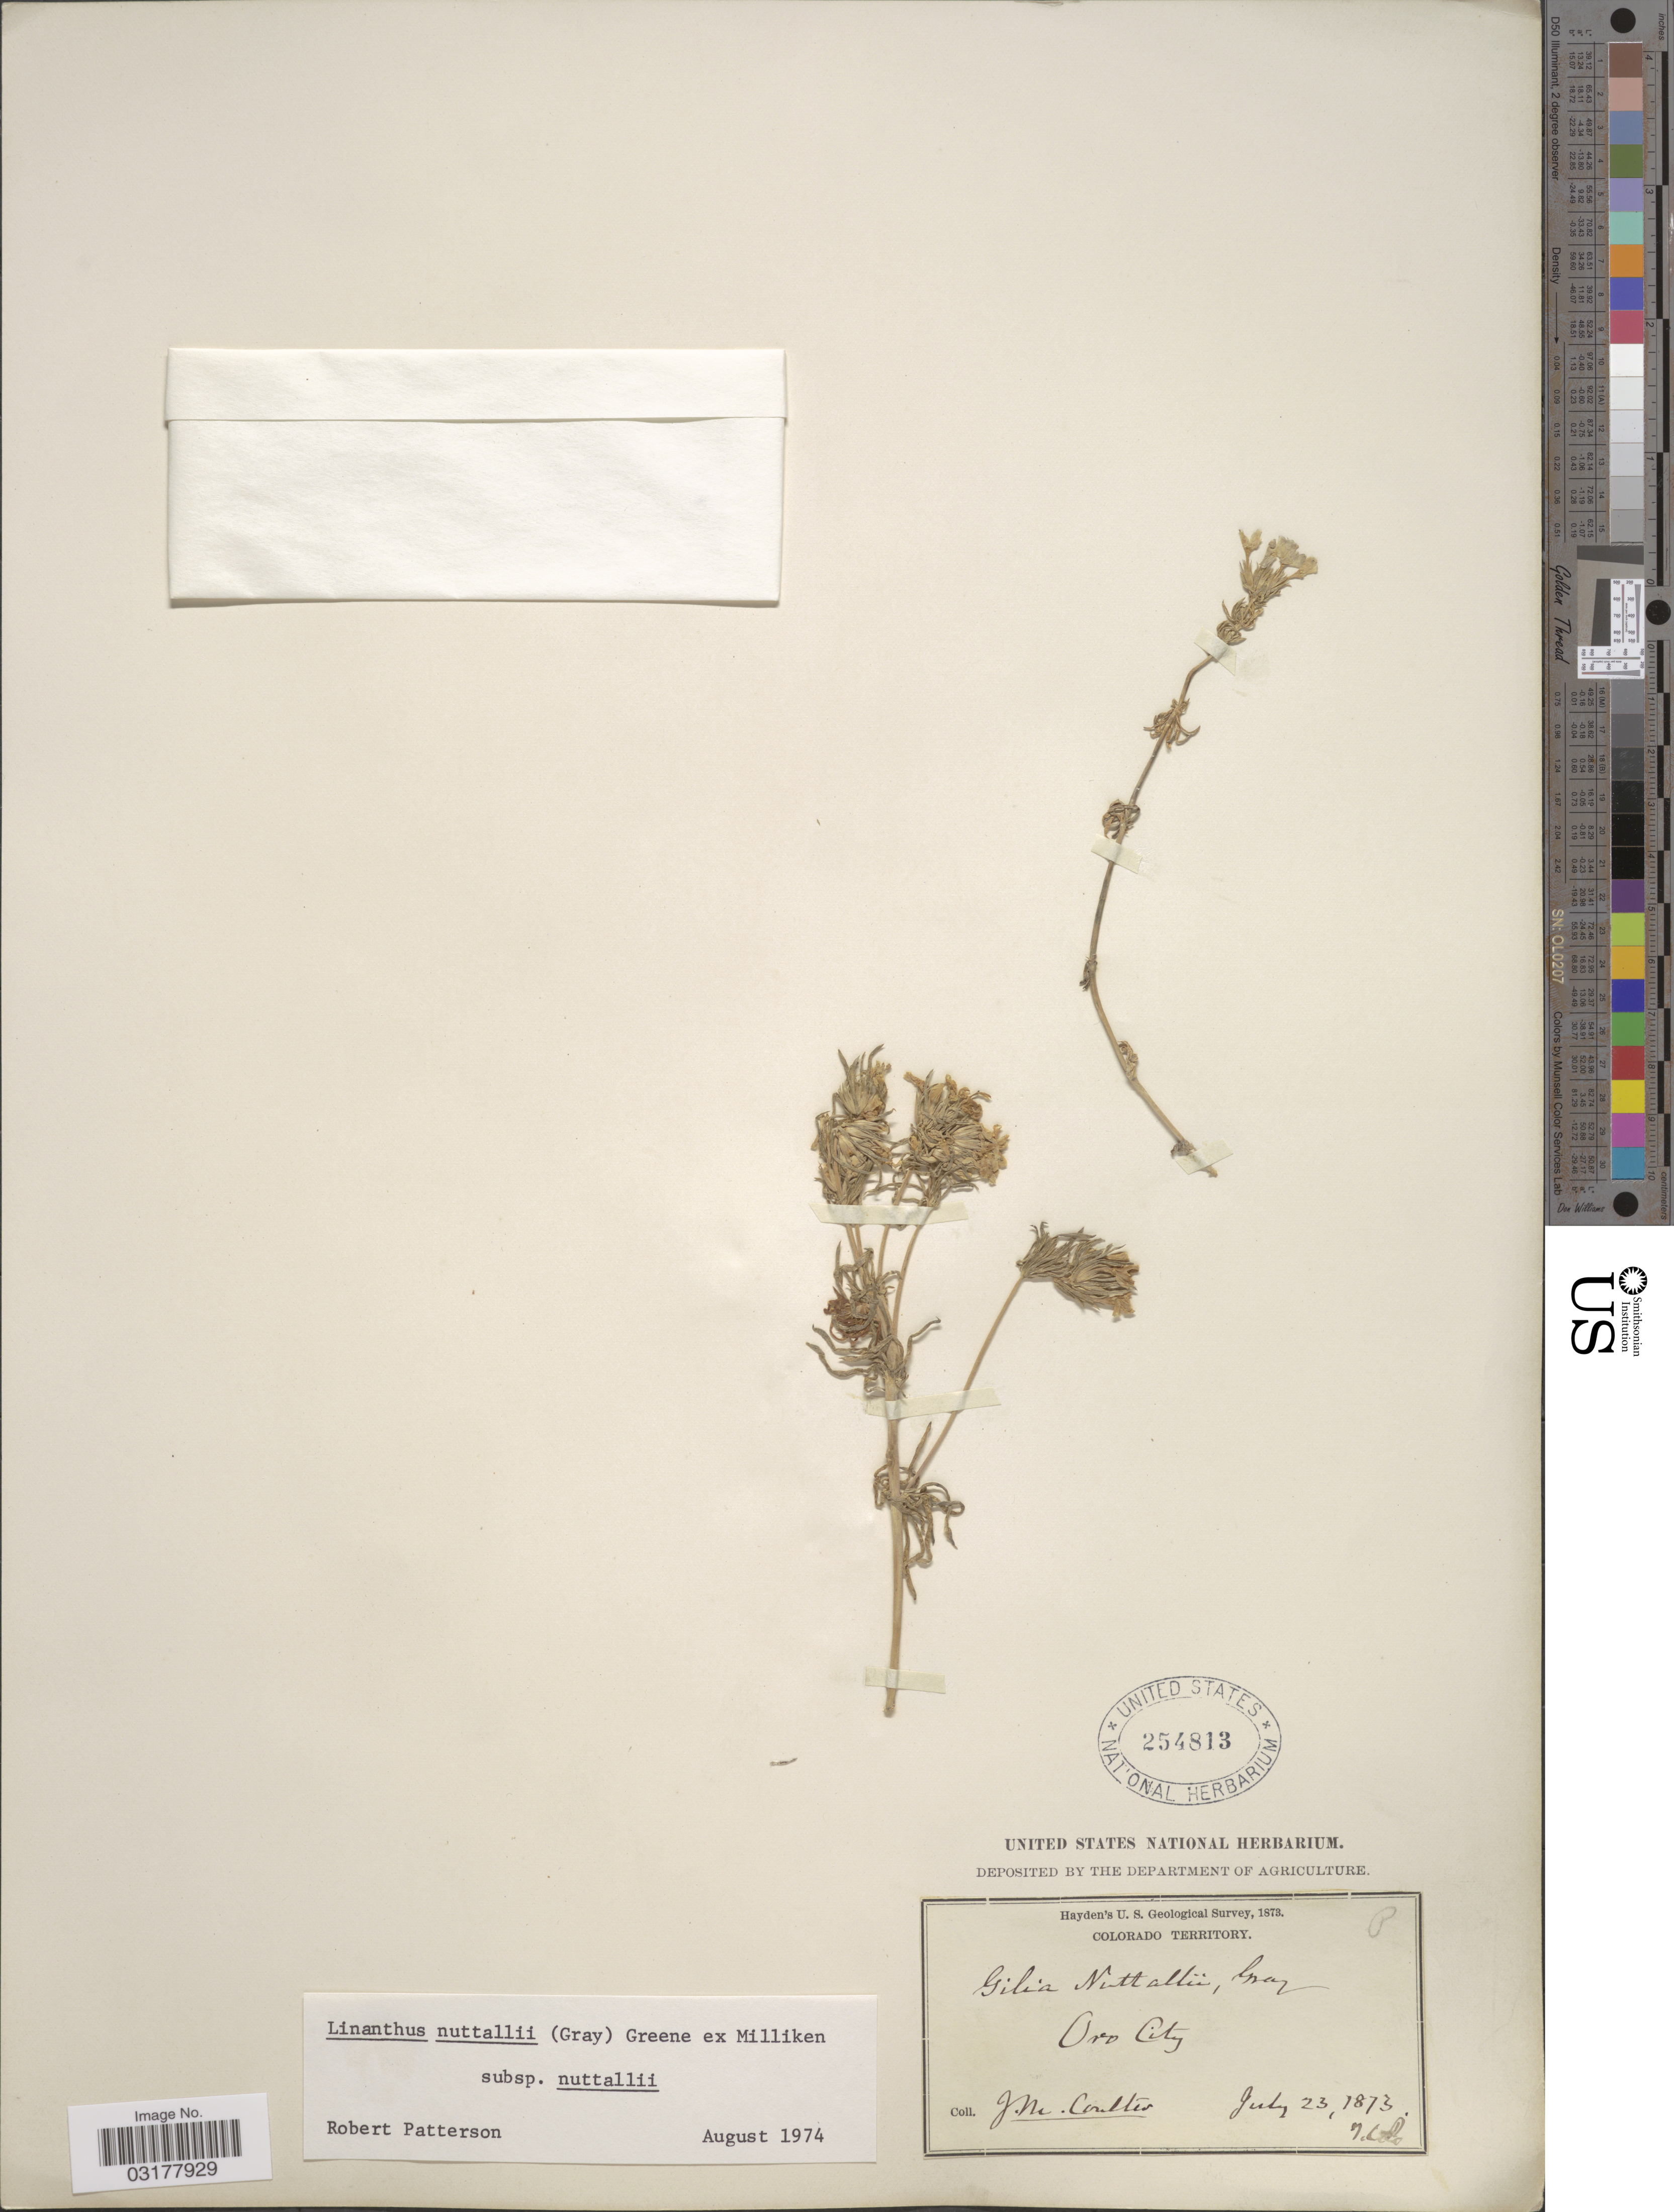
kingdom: Plantae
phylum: Tracheophyta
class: Magnoliopsida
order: Ericales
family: Polemoniaceae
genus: Leptosiphon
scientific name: Leptosiphon nuttallii subsp. nuttallii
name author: (A. Gray) J.M. Porter & L.A. Johnson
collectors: J. M. Coulter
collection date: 1873-07-23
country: United States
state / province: Colorado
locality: Oro City.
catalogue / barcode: US 254813